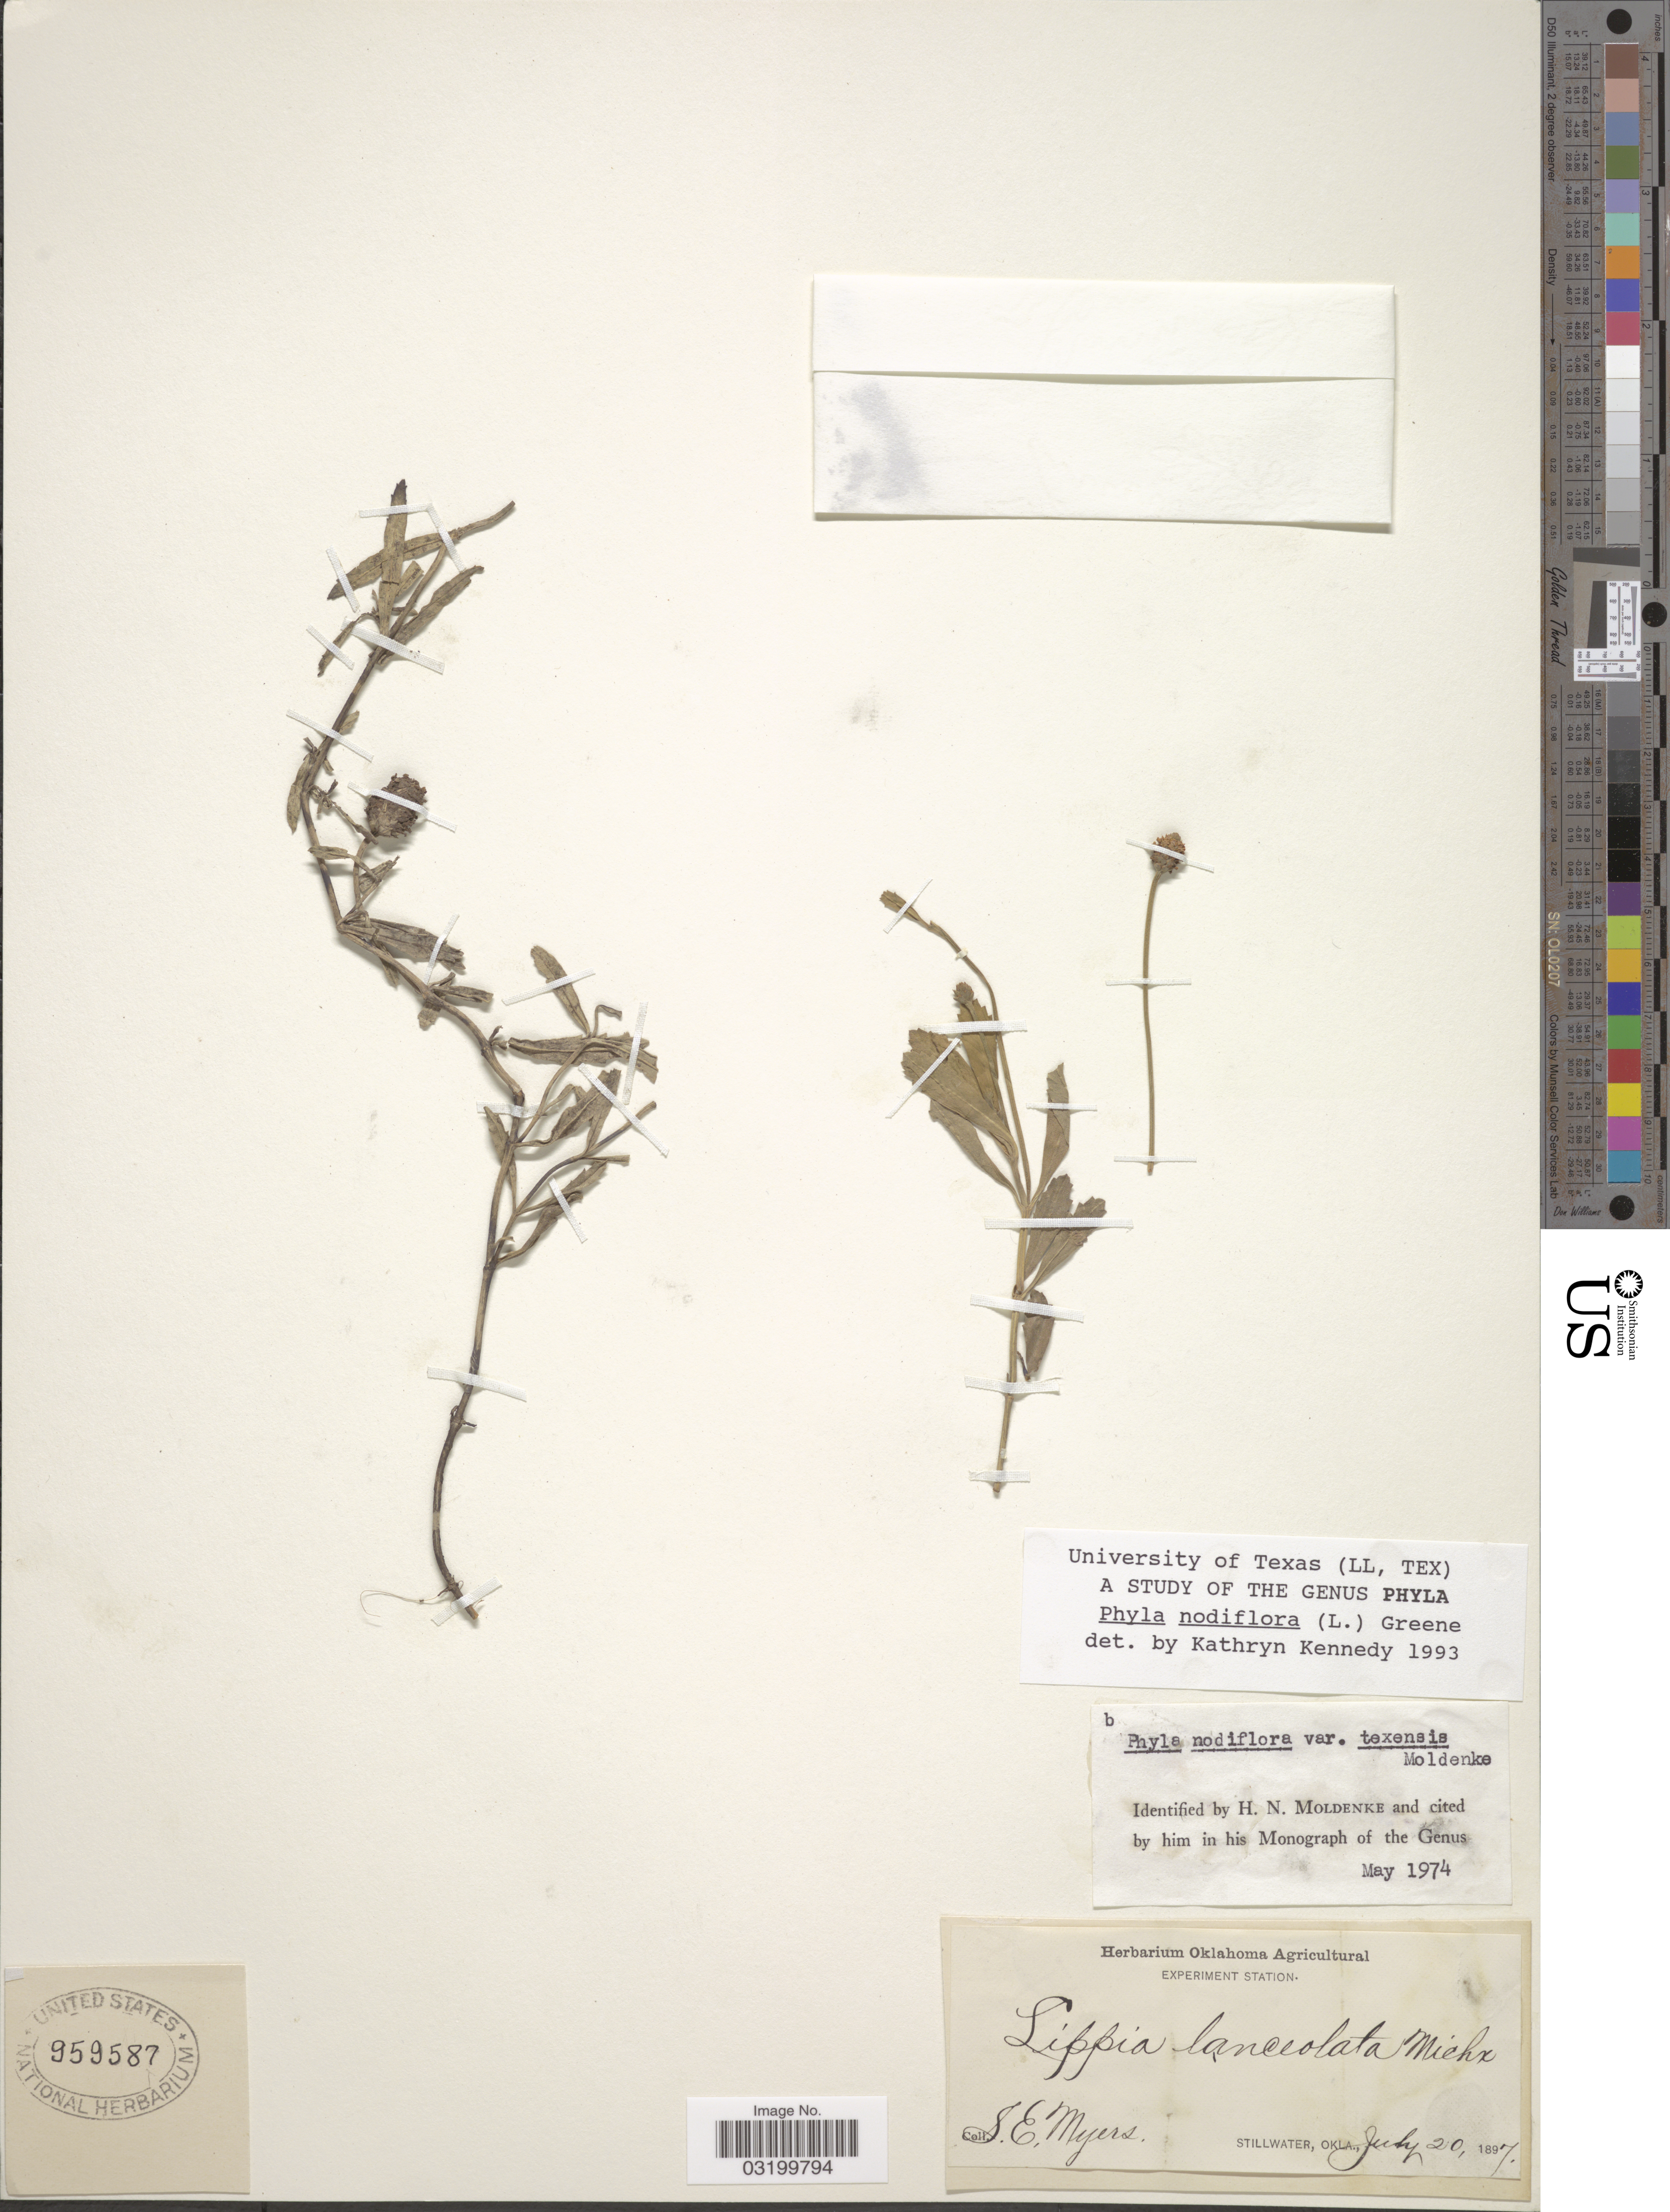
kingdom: Plantae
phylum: Tracheophyta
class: Magnoliopsida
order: Lamiales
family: Verbenaceae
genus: Phyla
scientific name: Phyla nodiflora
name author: (L.) Greene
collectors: S. Myers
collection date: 1897-07-20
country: United States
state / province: Oklahoma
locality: Stillwater.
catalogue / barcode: US 959587